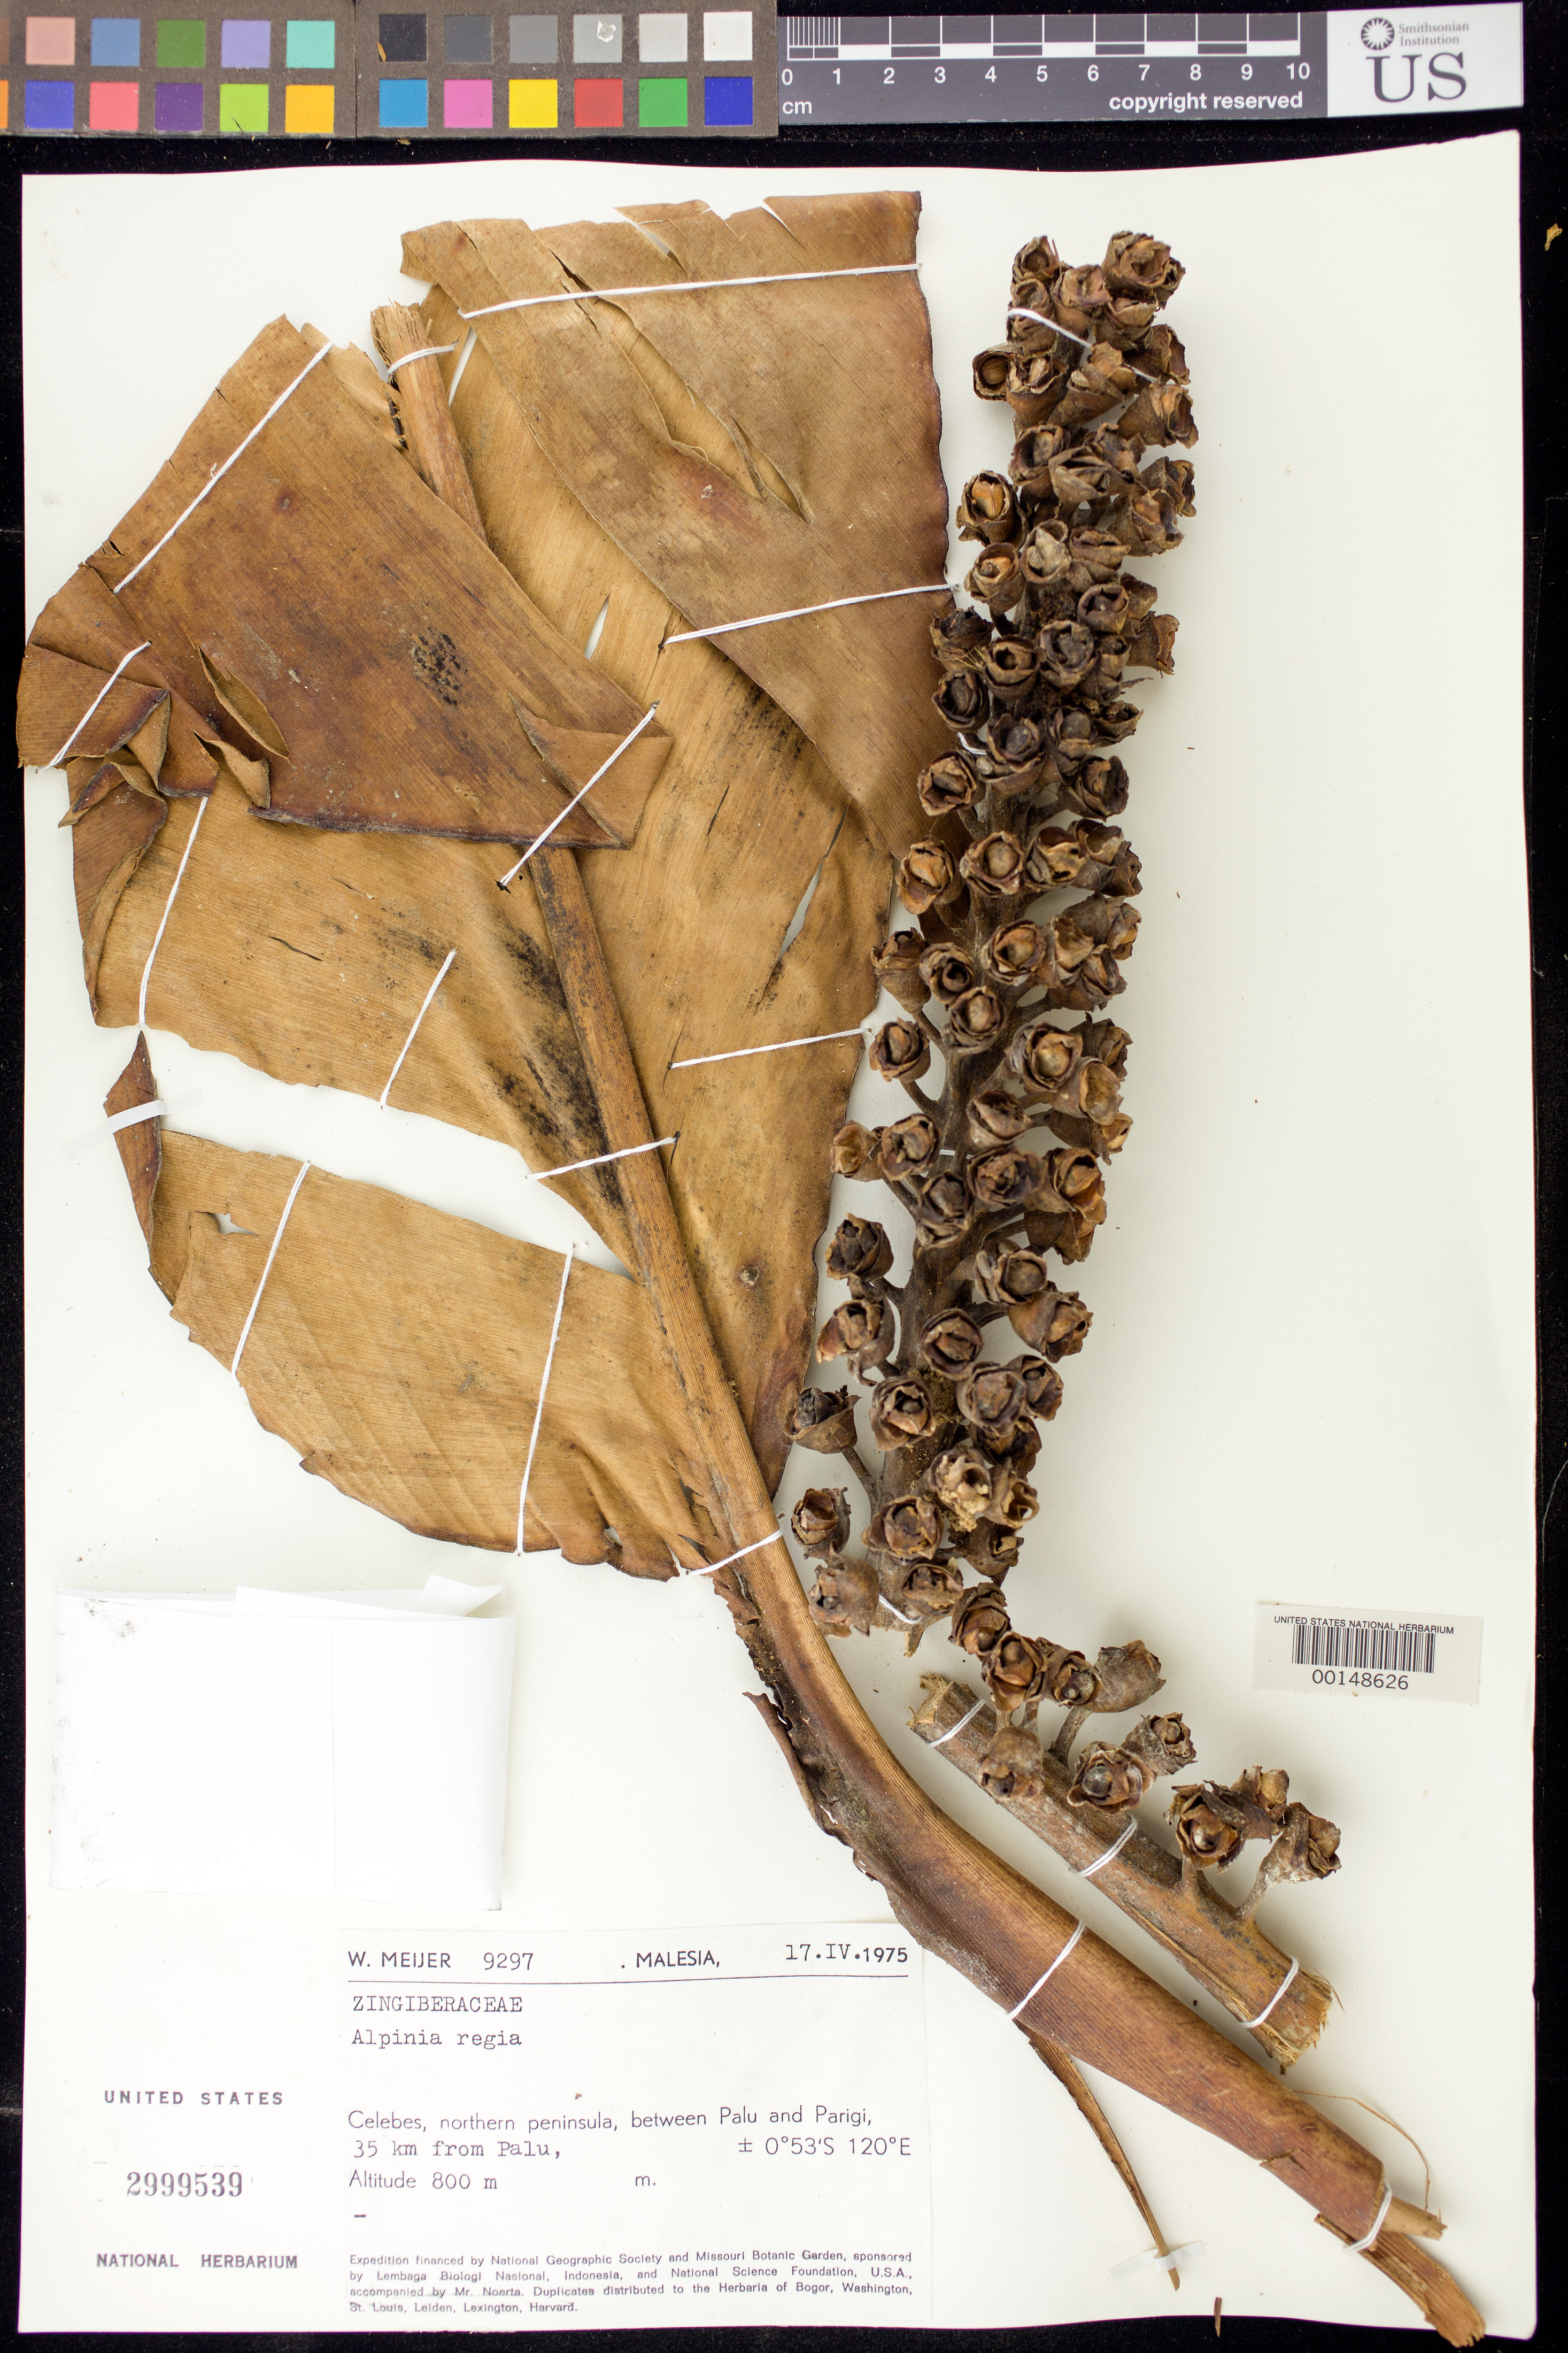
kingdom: Plantae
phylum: Tracheophyta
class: Liliopsida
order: Zingiberales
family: Zingiberaceae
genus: Alpinia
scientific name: Alpinia regia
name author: K. Heyne ex R.M. Sm.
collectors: W. Meijer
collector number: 9297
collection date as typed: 17 Apr 1975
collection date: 1975-04-17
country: Indonesia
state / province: Sulawesi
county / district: Sulawesi Utara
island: Sulawesi [Celebes]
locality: Malesia, northern peninsula, between palu and parigi, 35 km from palu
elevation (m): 800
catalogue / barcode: US 2999539